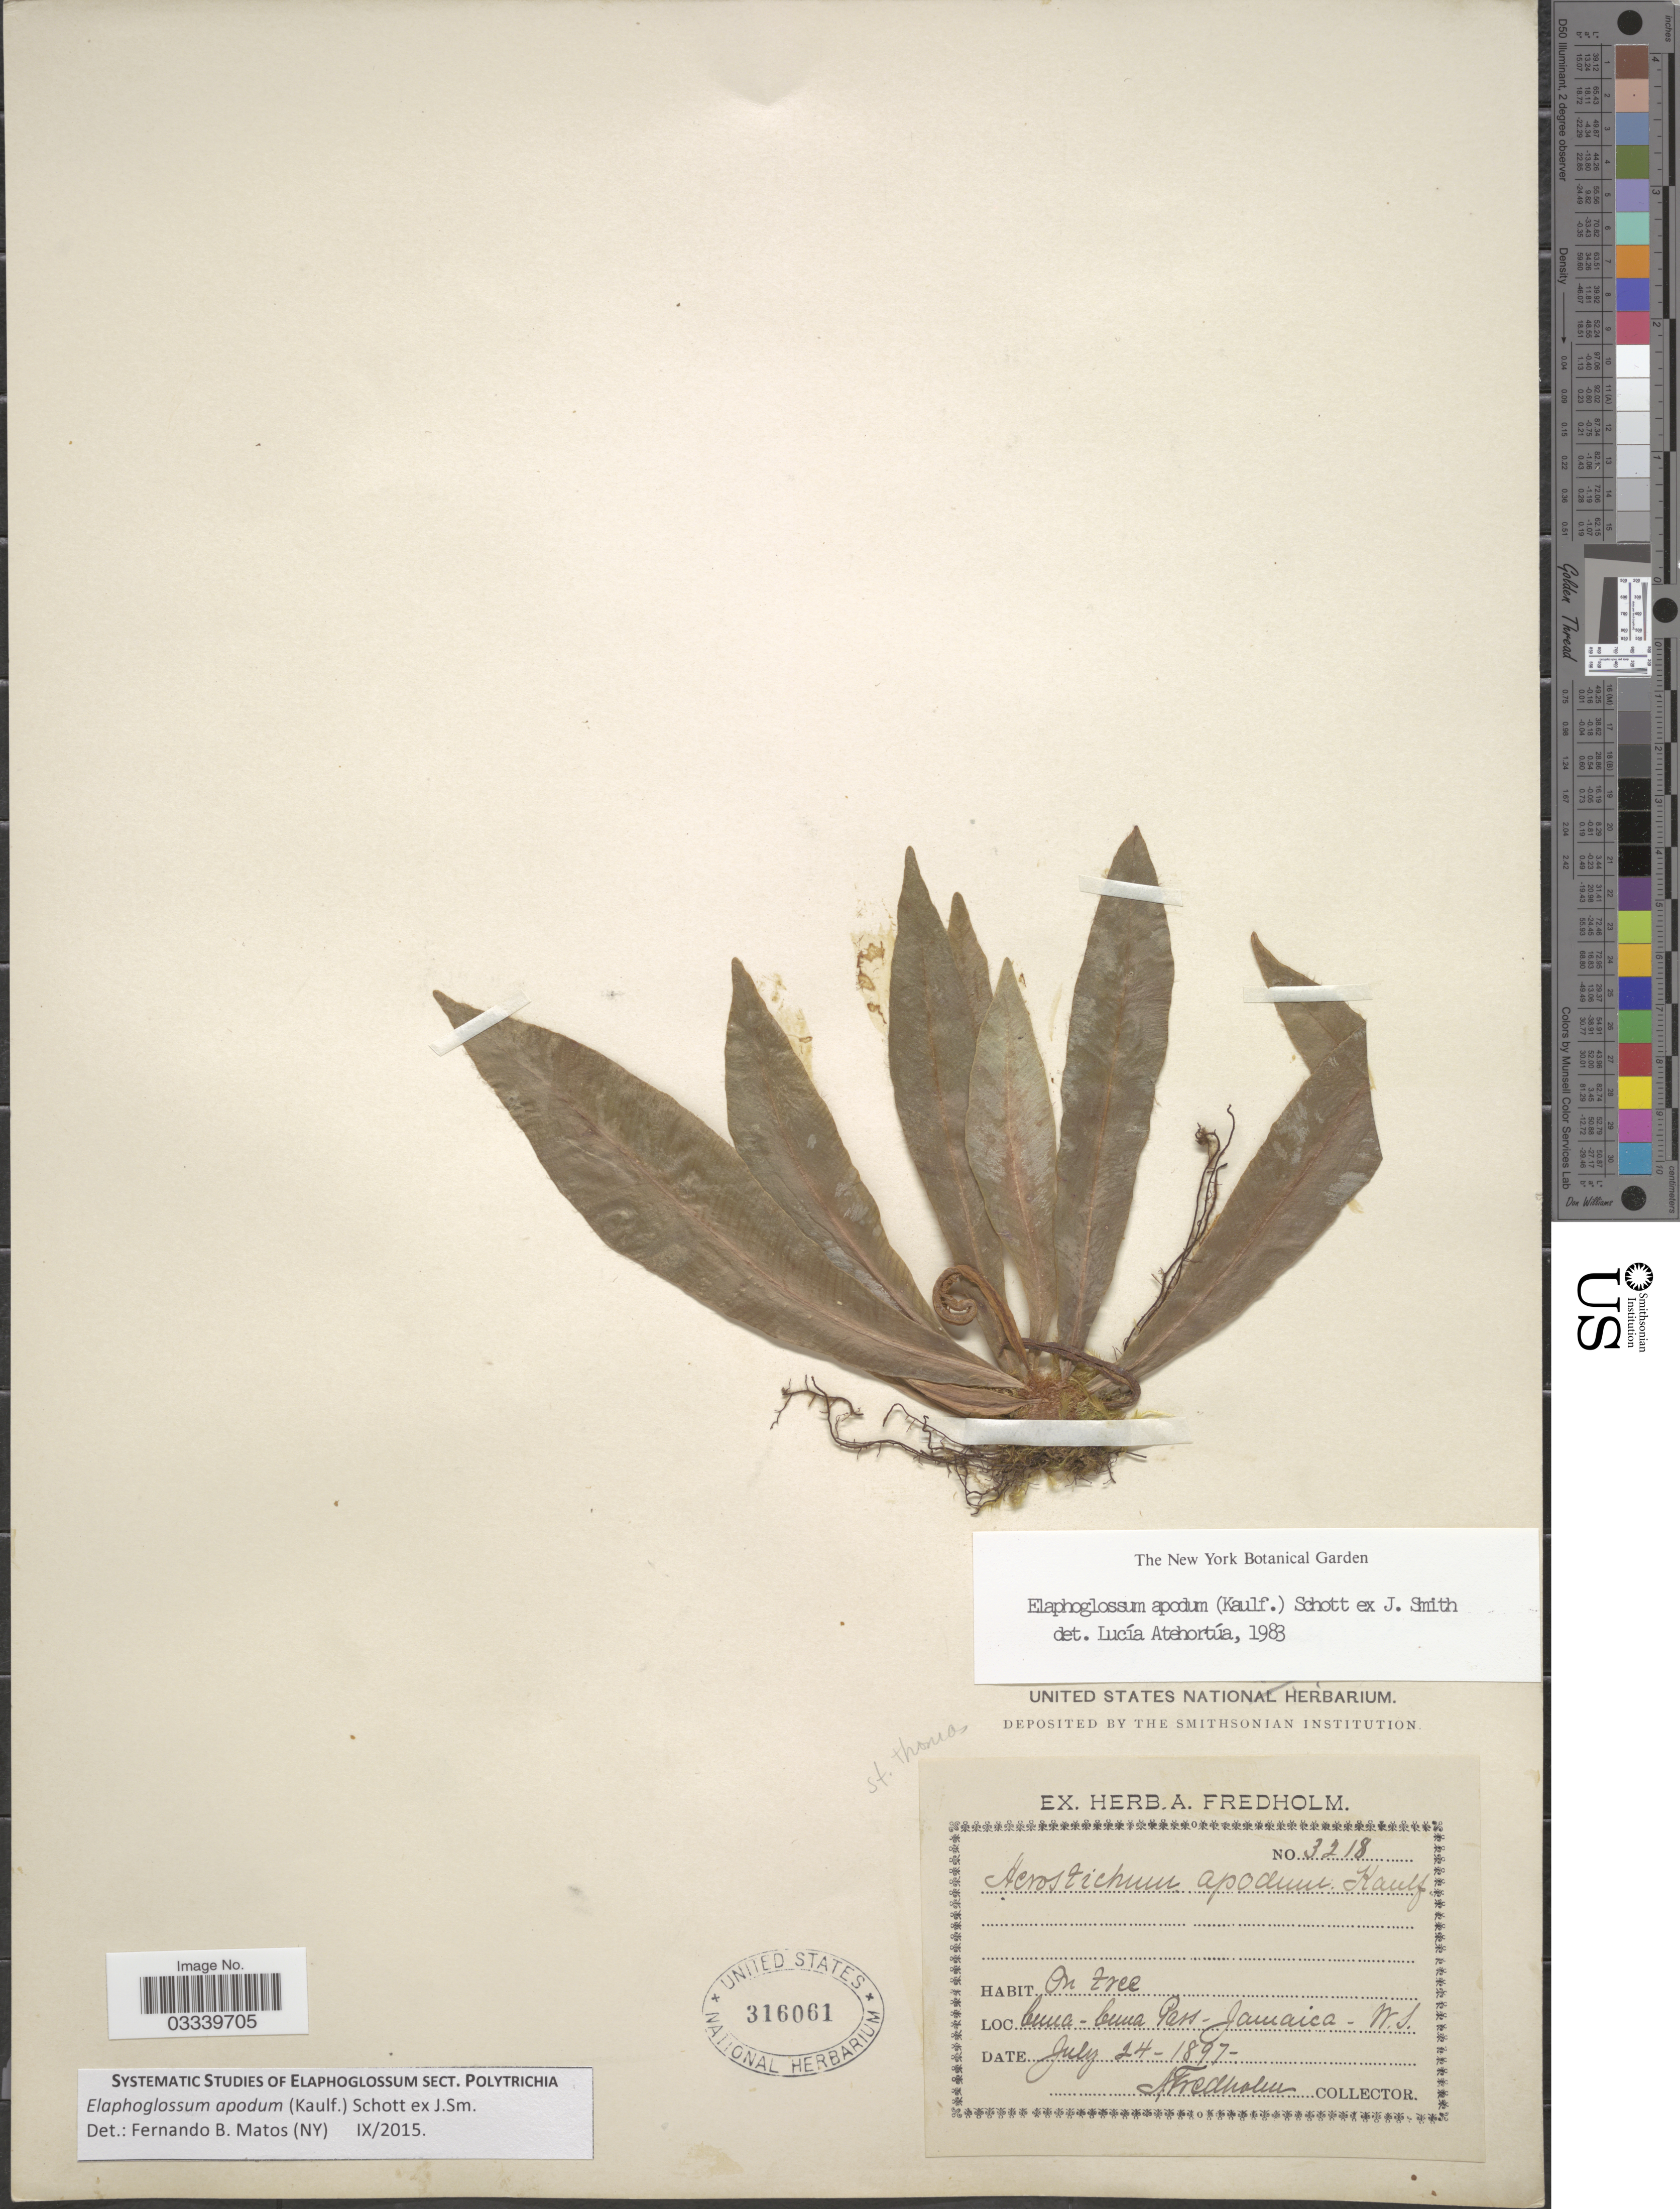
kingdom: Plantae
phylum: Tracheophyta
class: Polypodiopsida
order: Polypodiales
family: Dryopteridaceae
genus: Elaphoglossum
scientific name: Elaphoglossum apodum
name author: (Kaulf.) Schott ex J. Sm.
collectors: A. Fredholm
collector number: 3218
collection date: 1897-07-24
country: Jamaica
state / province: Saint Thomas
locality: Cuna - Cuna Pass - W. I. St. Thomas.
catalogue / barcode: US 316061